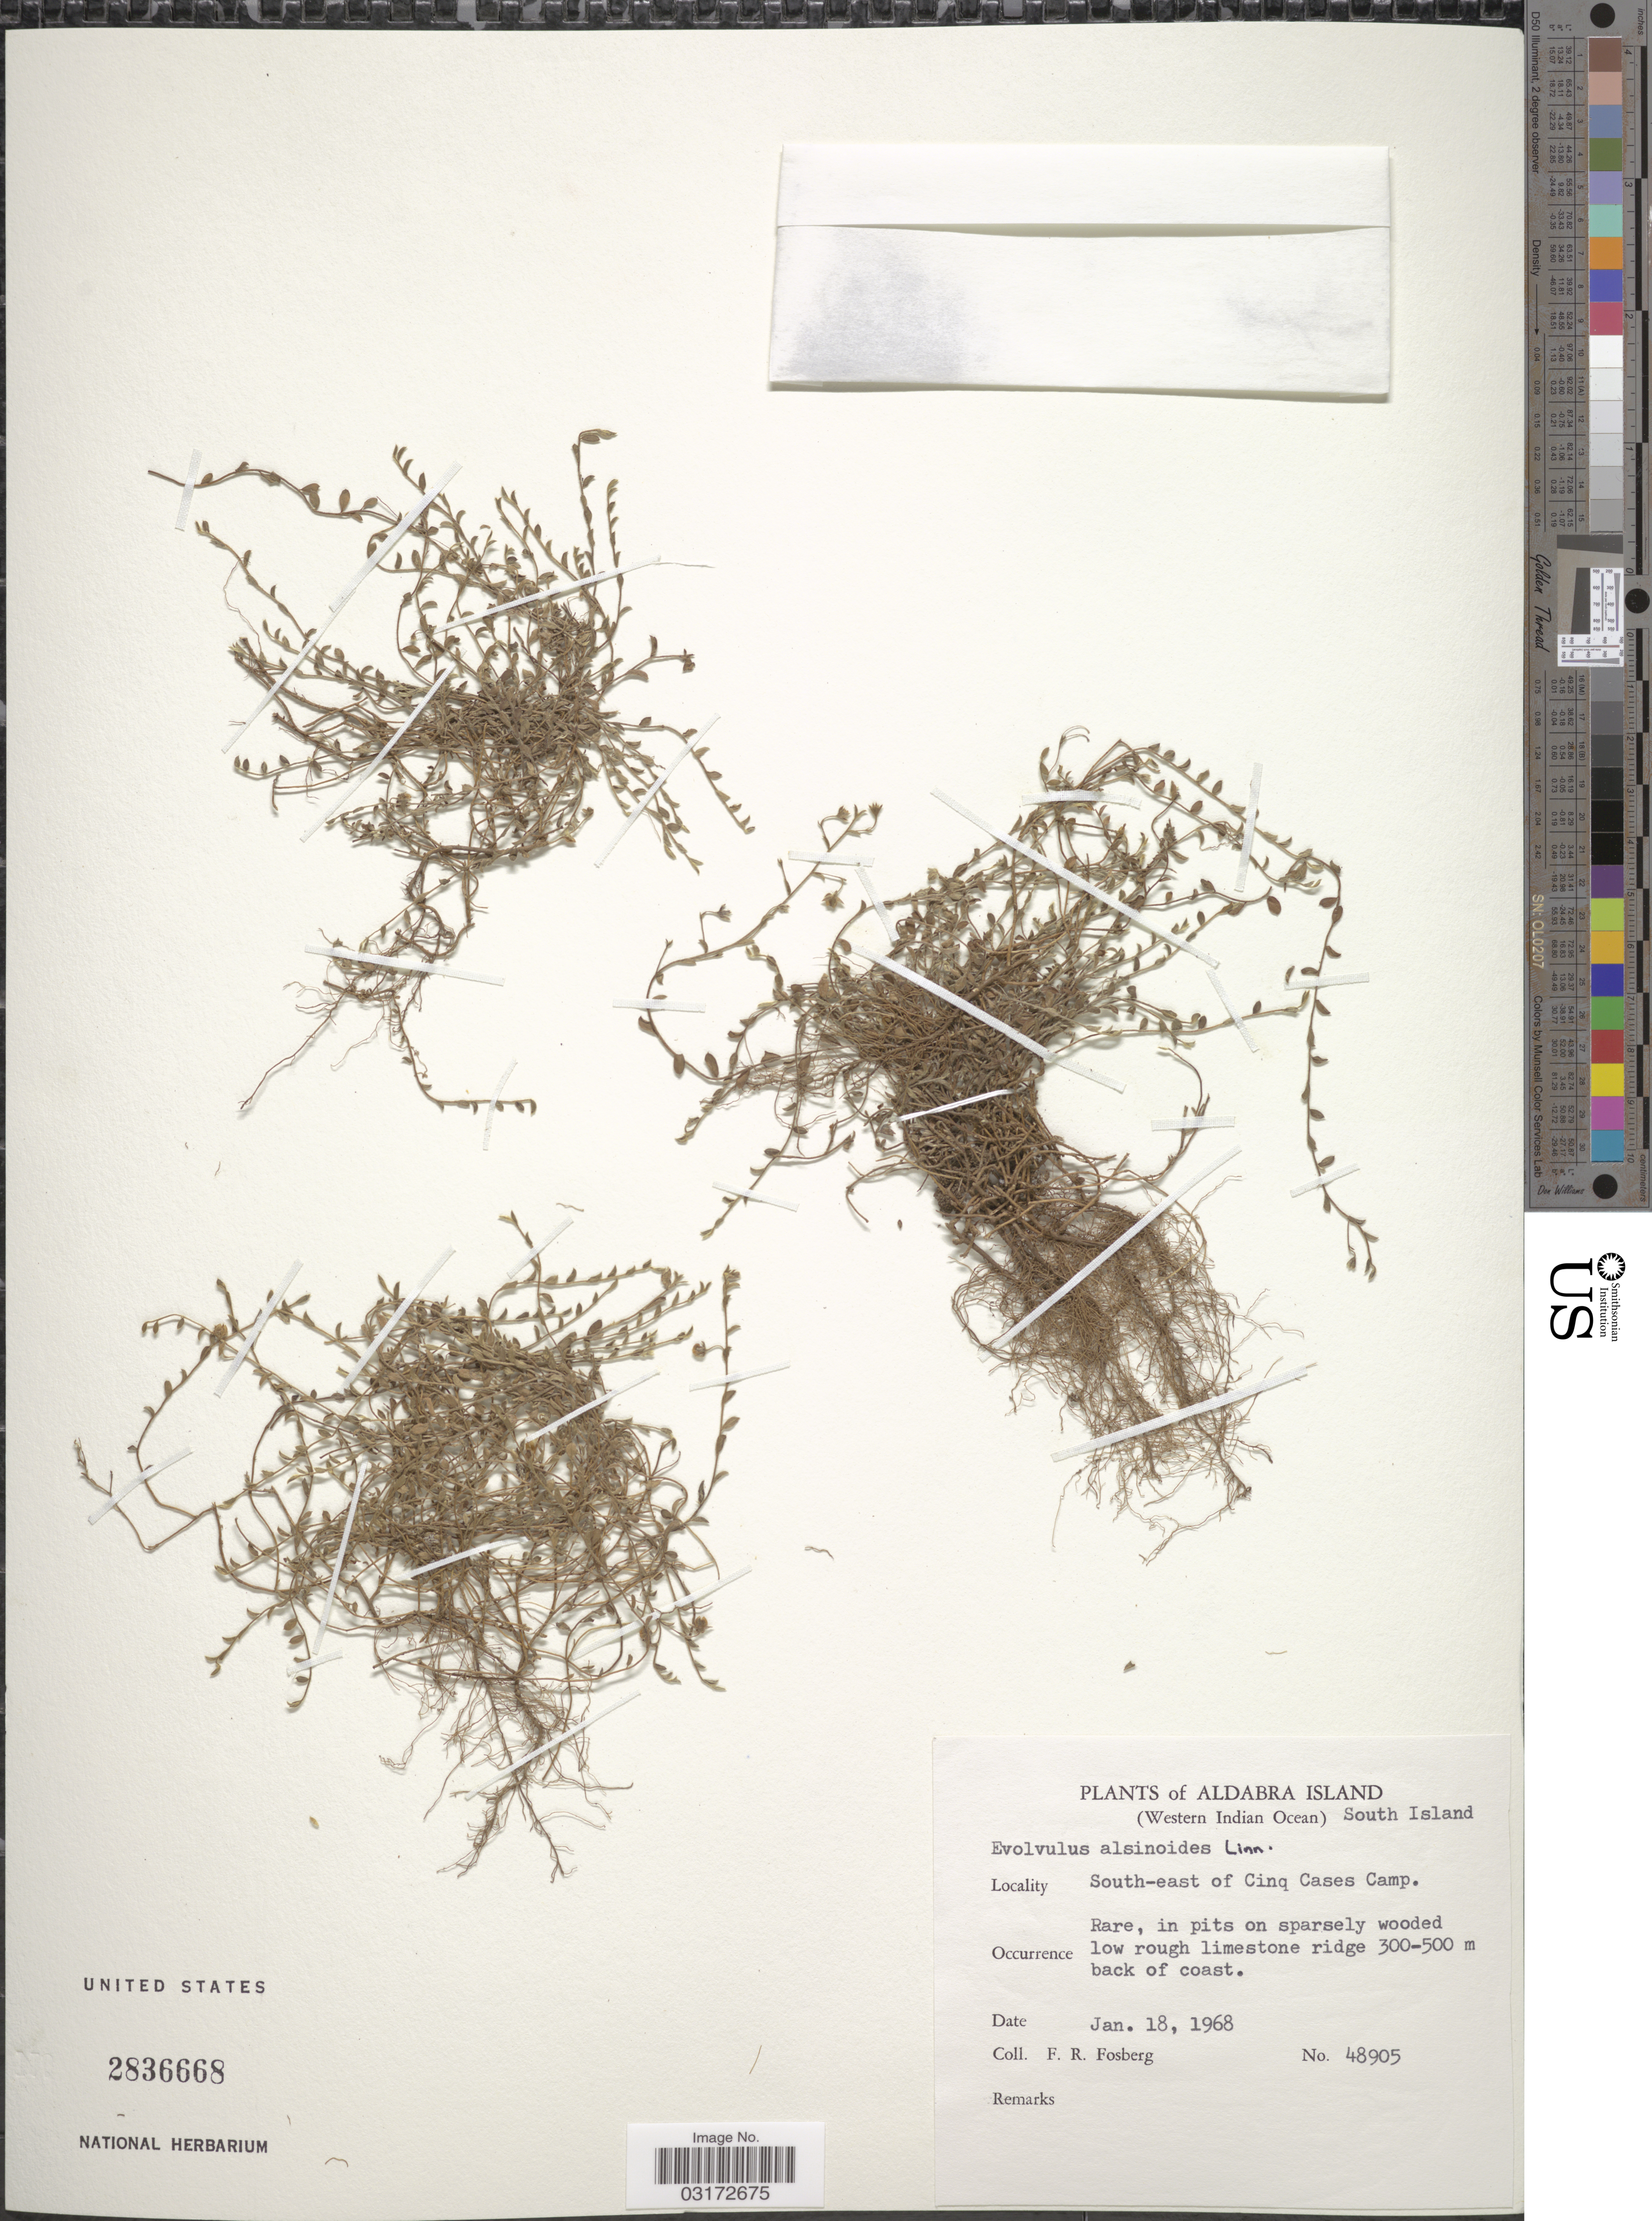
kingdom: Plantae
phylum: Tracheophyta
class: Magnoliopsida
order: Solanales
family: Convolvulaceae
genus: Evolvulus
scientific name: Evolvulus alsinoides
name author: (L.) L.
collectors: F. R. Fosberg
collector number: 48905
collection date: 1968-01-18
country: Seychelles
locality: Aldabra Island. (Western Indian Ocean) South Island. South-east of Cinq Cases Camp.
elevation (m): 300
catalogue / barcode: US 2836668